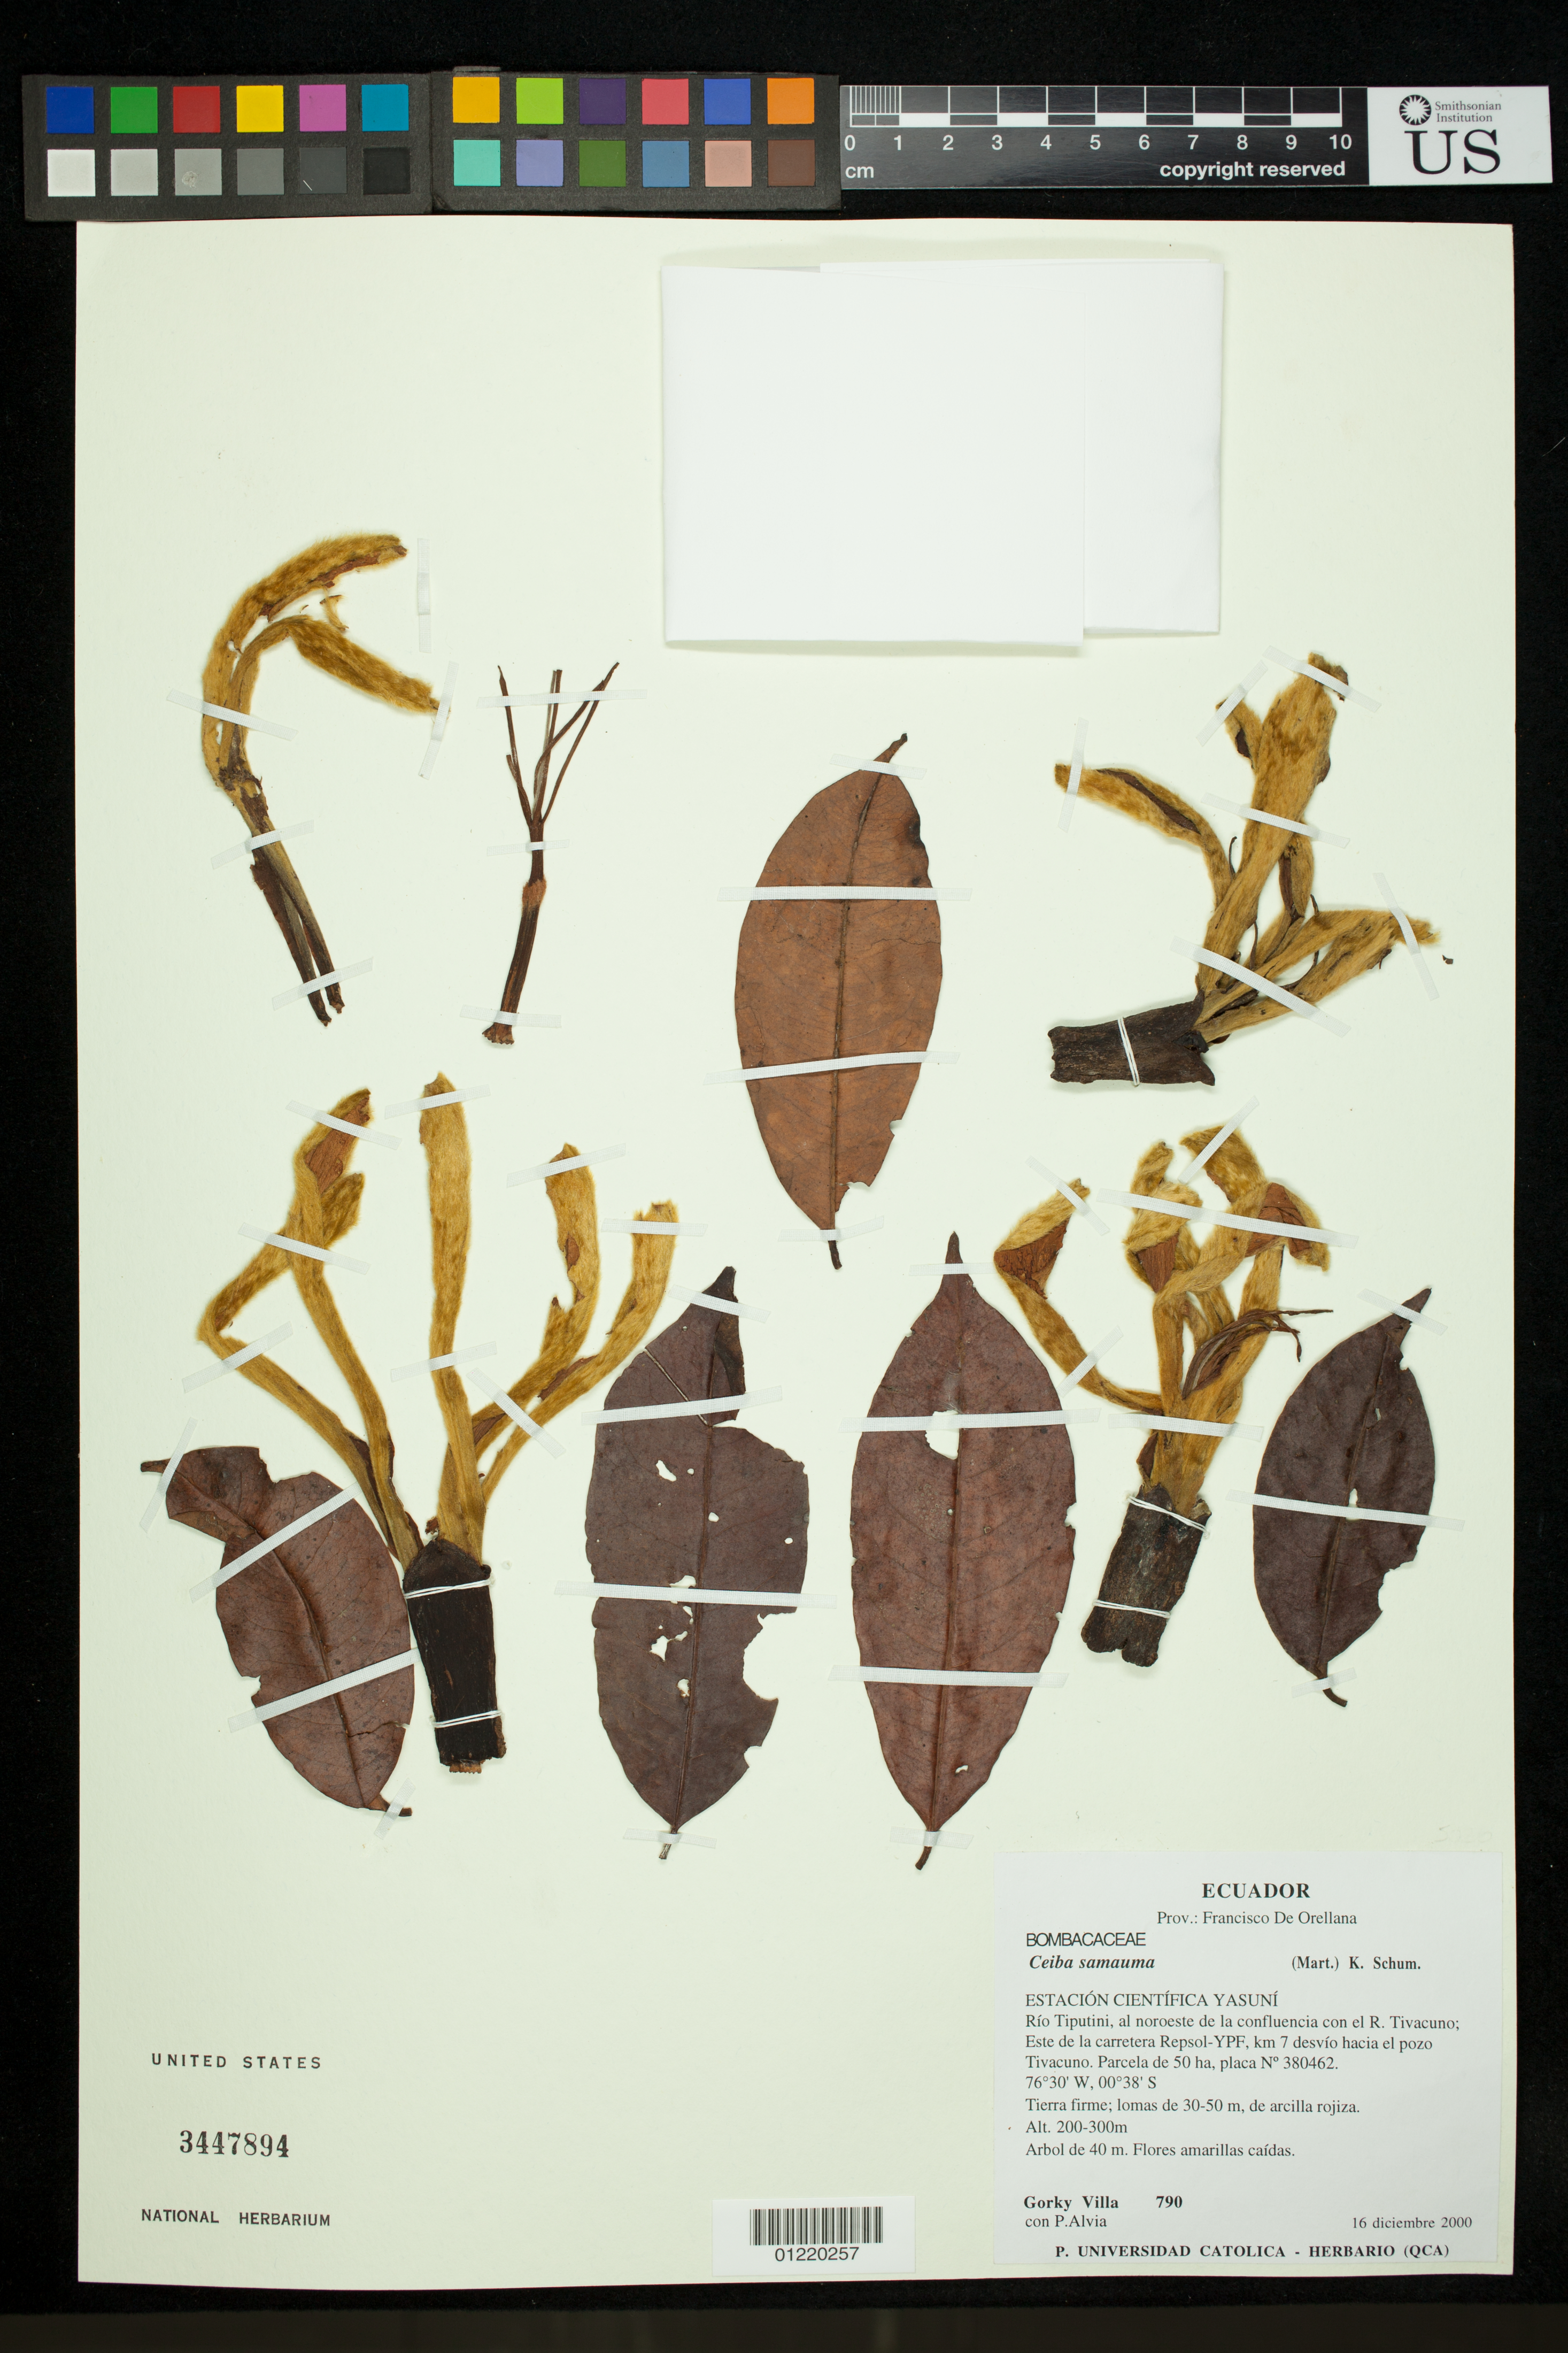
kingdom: Plantae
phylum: Tracheophyta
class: Magnoliopsida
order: Malvales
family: Malvaceae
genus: Ceiba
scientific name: Ceiba samauma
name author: (Mart.) K. Schum.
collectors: G. Villa & P. Alvia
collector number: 790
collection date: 2000-12-16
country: Ecuador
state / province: Orellana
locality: Prov. Francisco De Orellana: Estación Cietifica Yasuní, Río Tiputini, al noroeste de la confluencia con el Rivera Tivacuno; Este de la carretera Reposol-YPF, km 7 desvío hacia el pozo Tivacuno. Parcela de 50 ha, placa N° 380462.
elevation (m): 200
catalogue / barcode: US 3447894